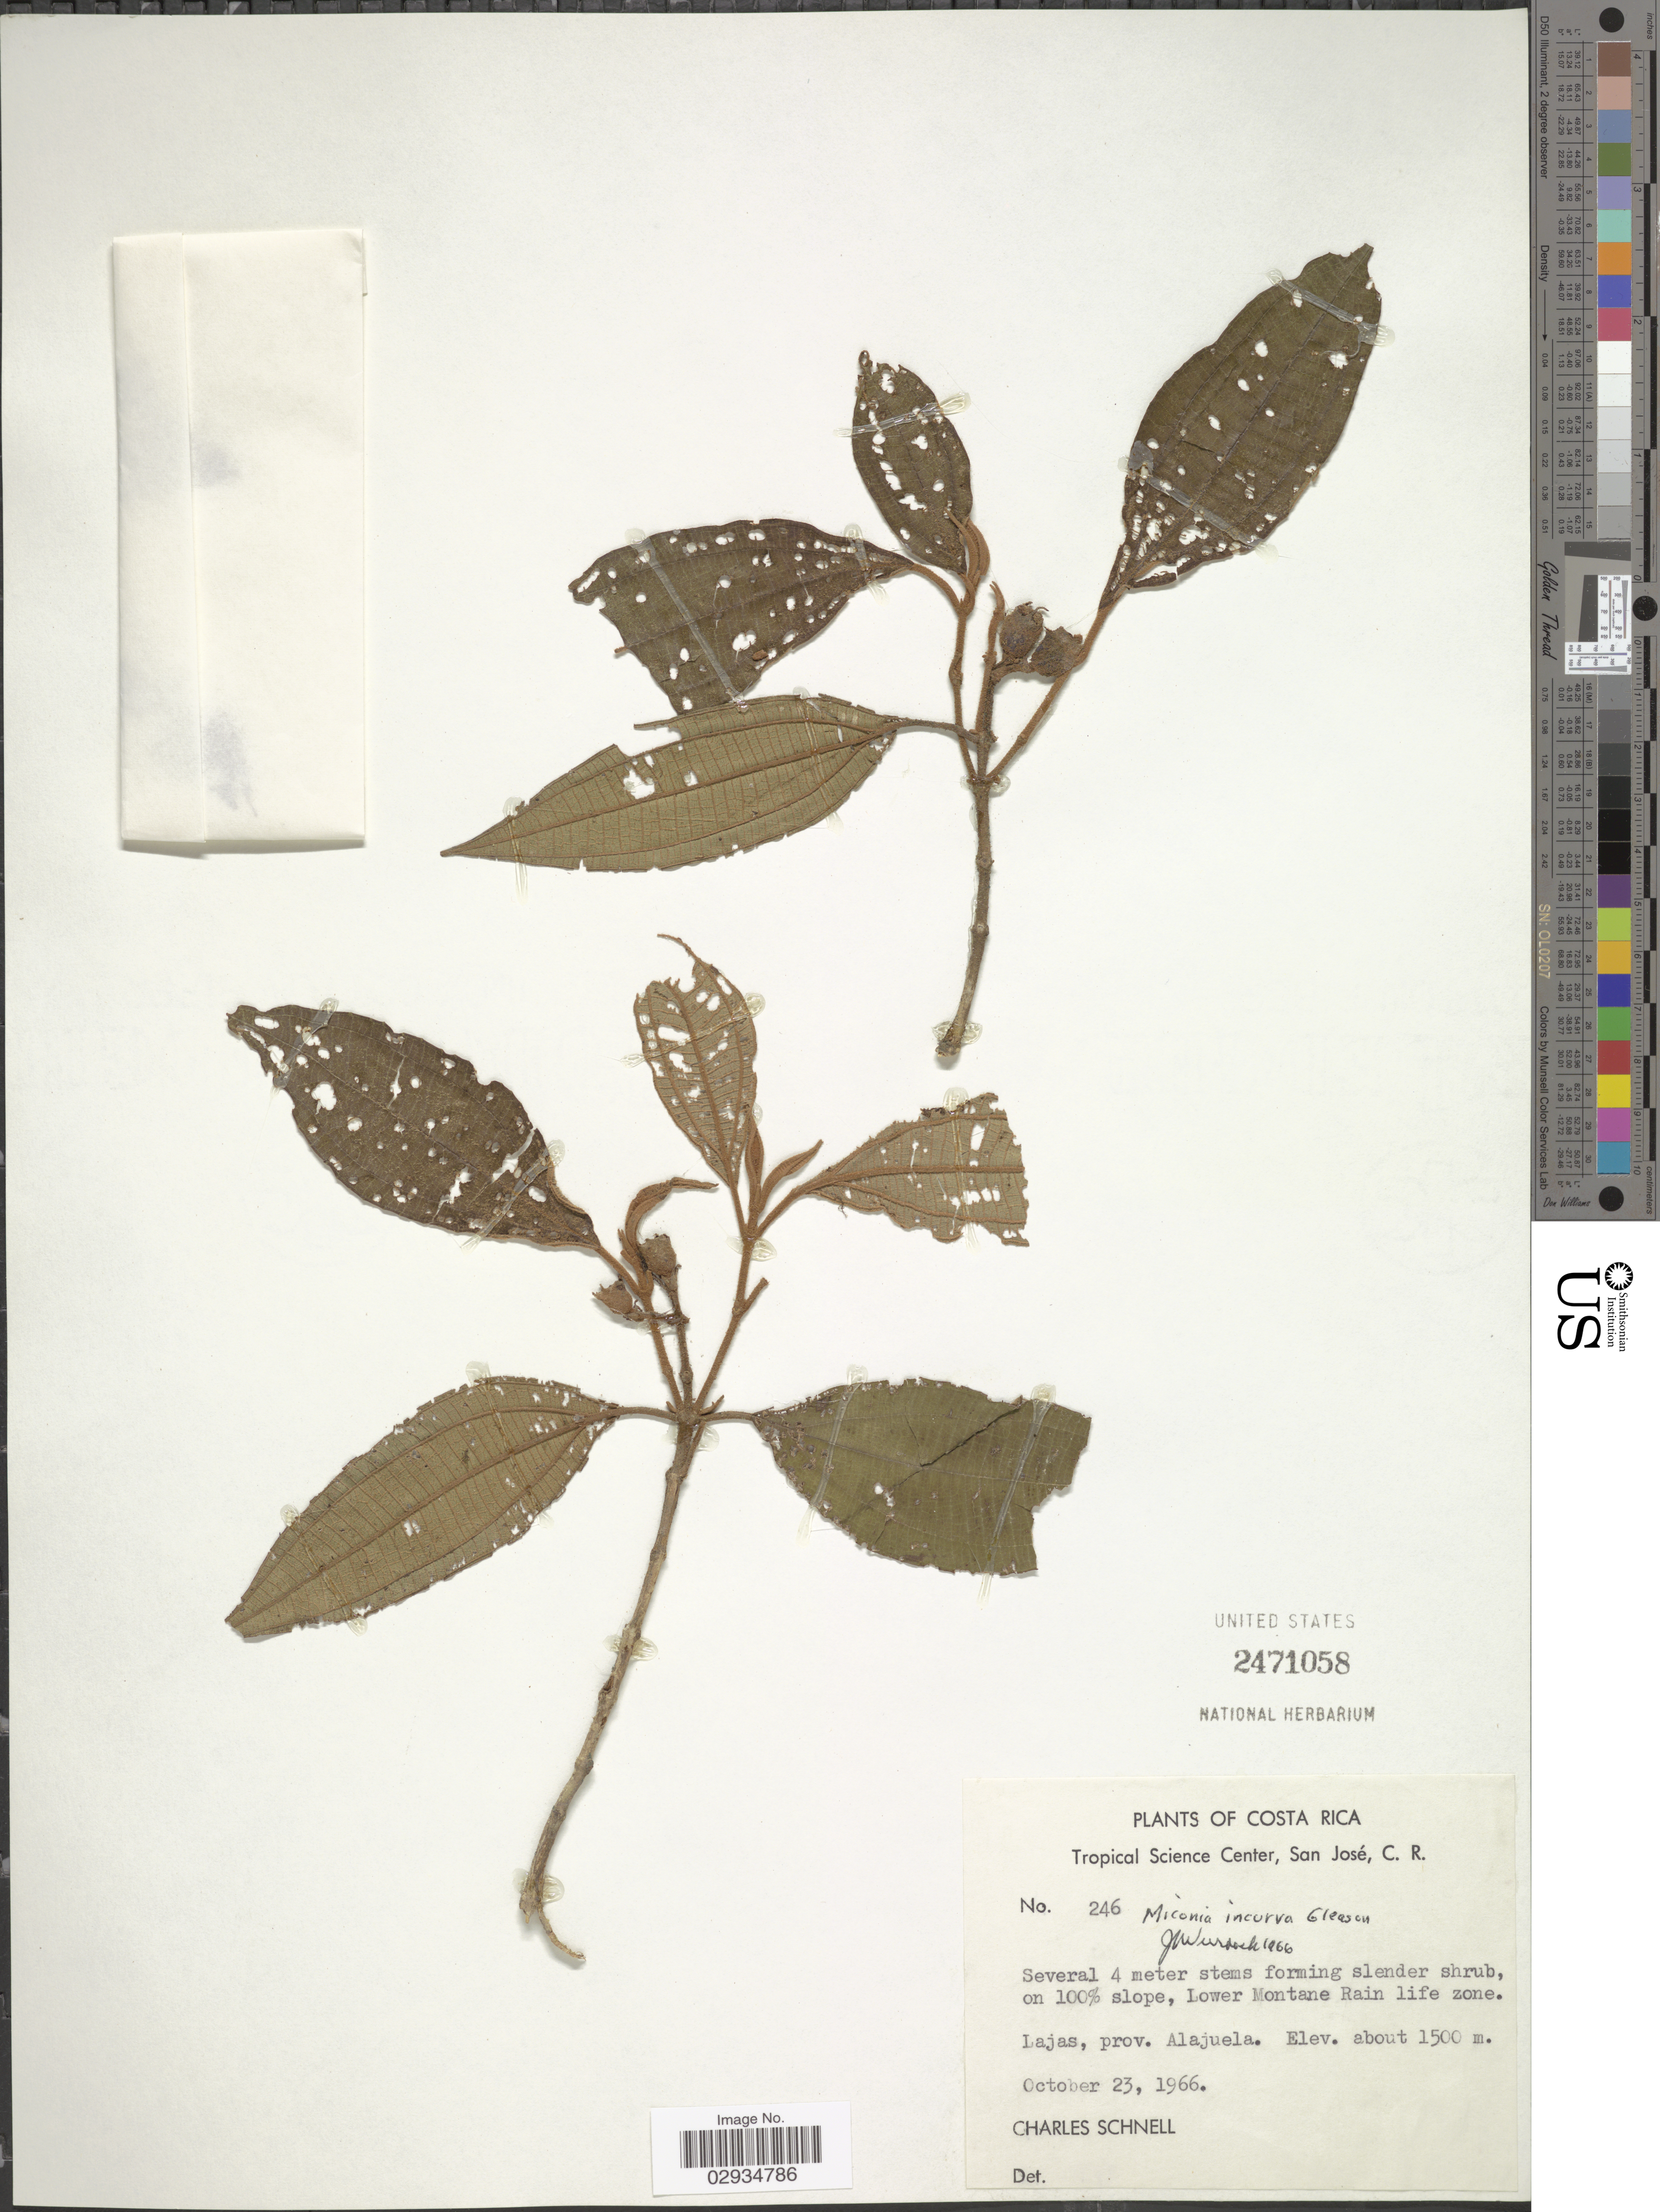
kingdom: Plantae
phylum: Tracheophyta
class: Magnoliopsida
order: Myrtales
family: Melastomataceae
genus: Miconia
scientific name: Miconia incurva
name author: Gleason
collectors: C. Schnell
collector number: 246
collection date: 1966-10-23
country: Costa Rica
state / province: Alajuela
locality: Lower Montane Rain life zone. Lajas.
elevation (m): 1500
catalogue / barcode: US 2471058